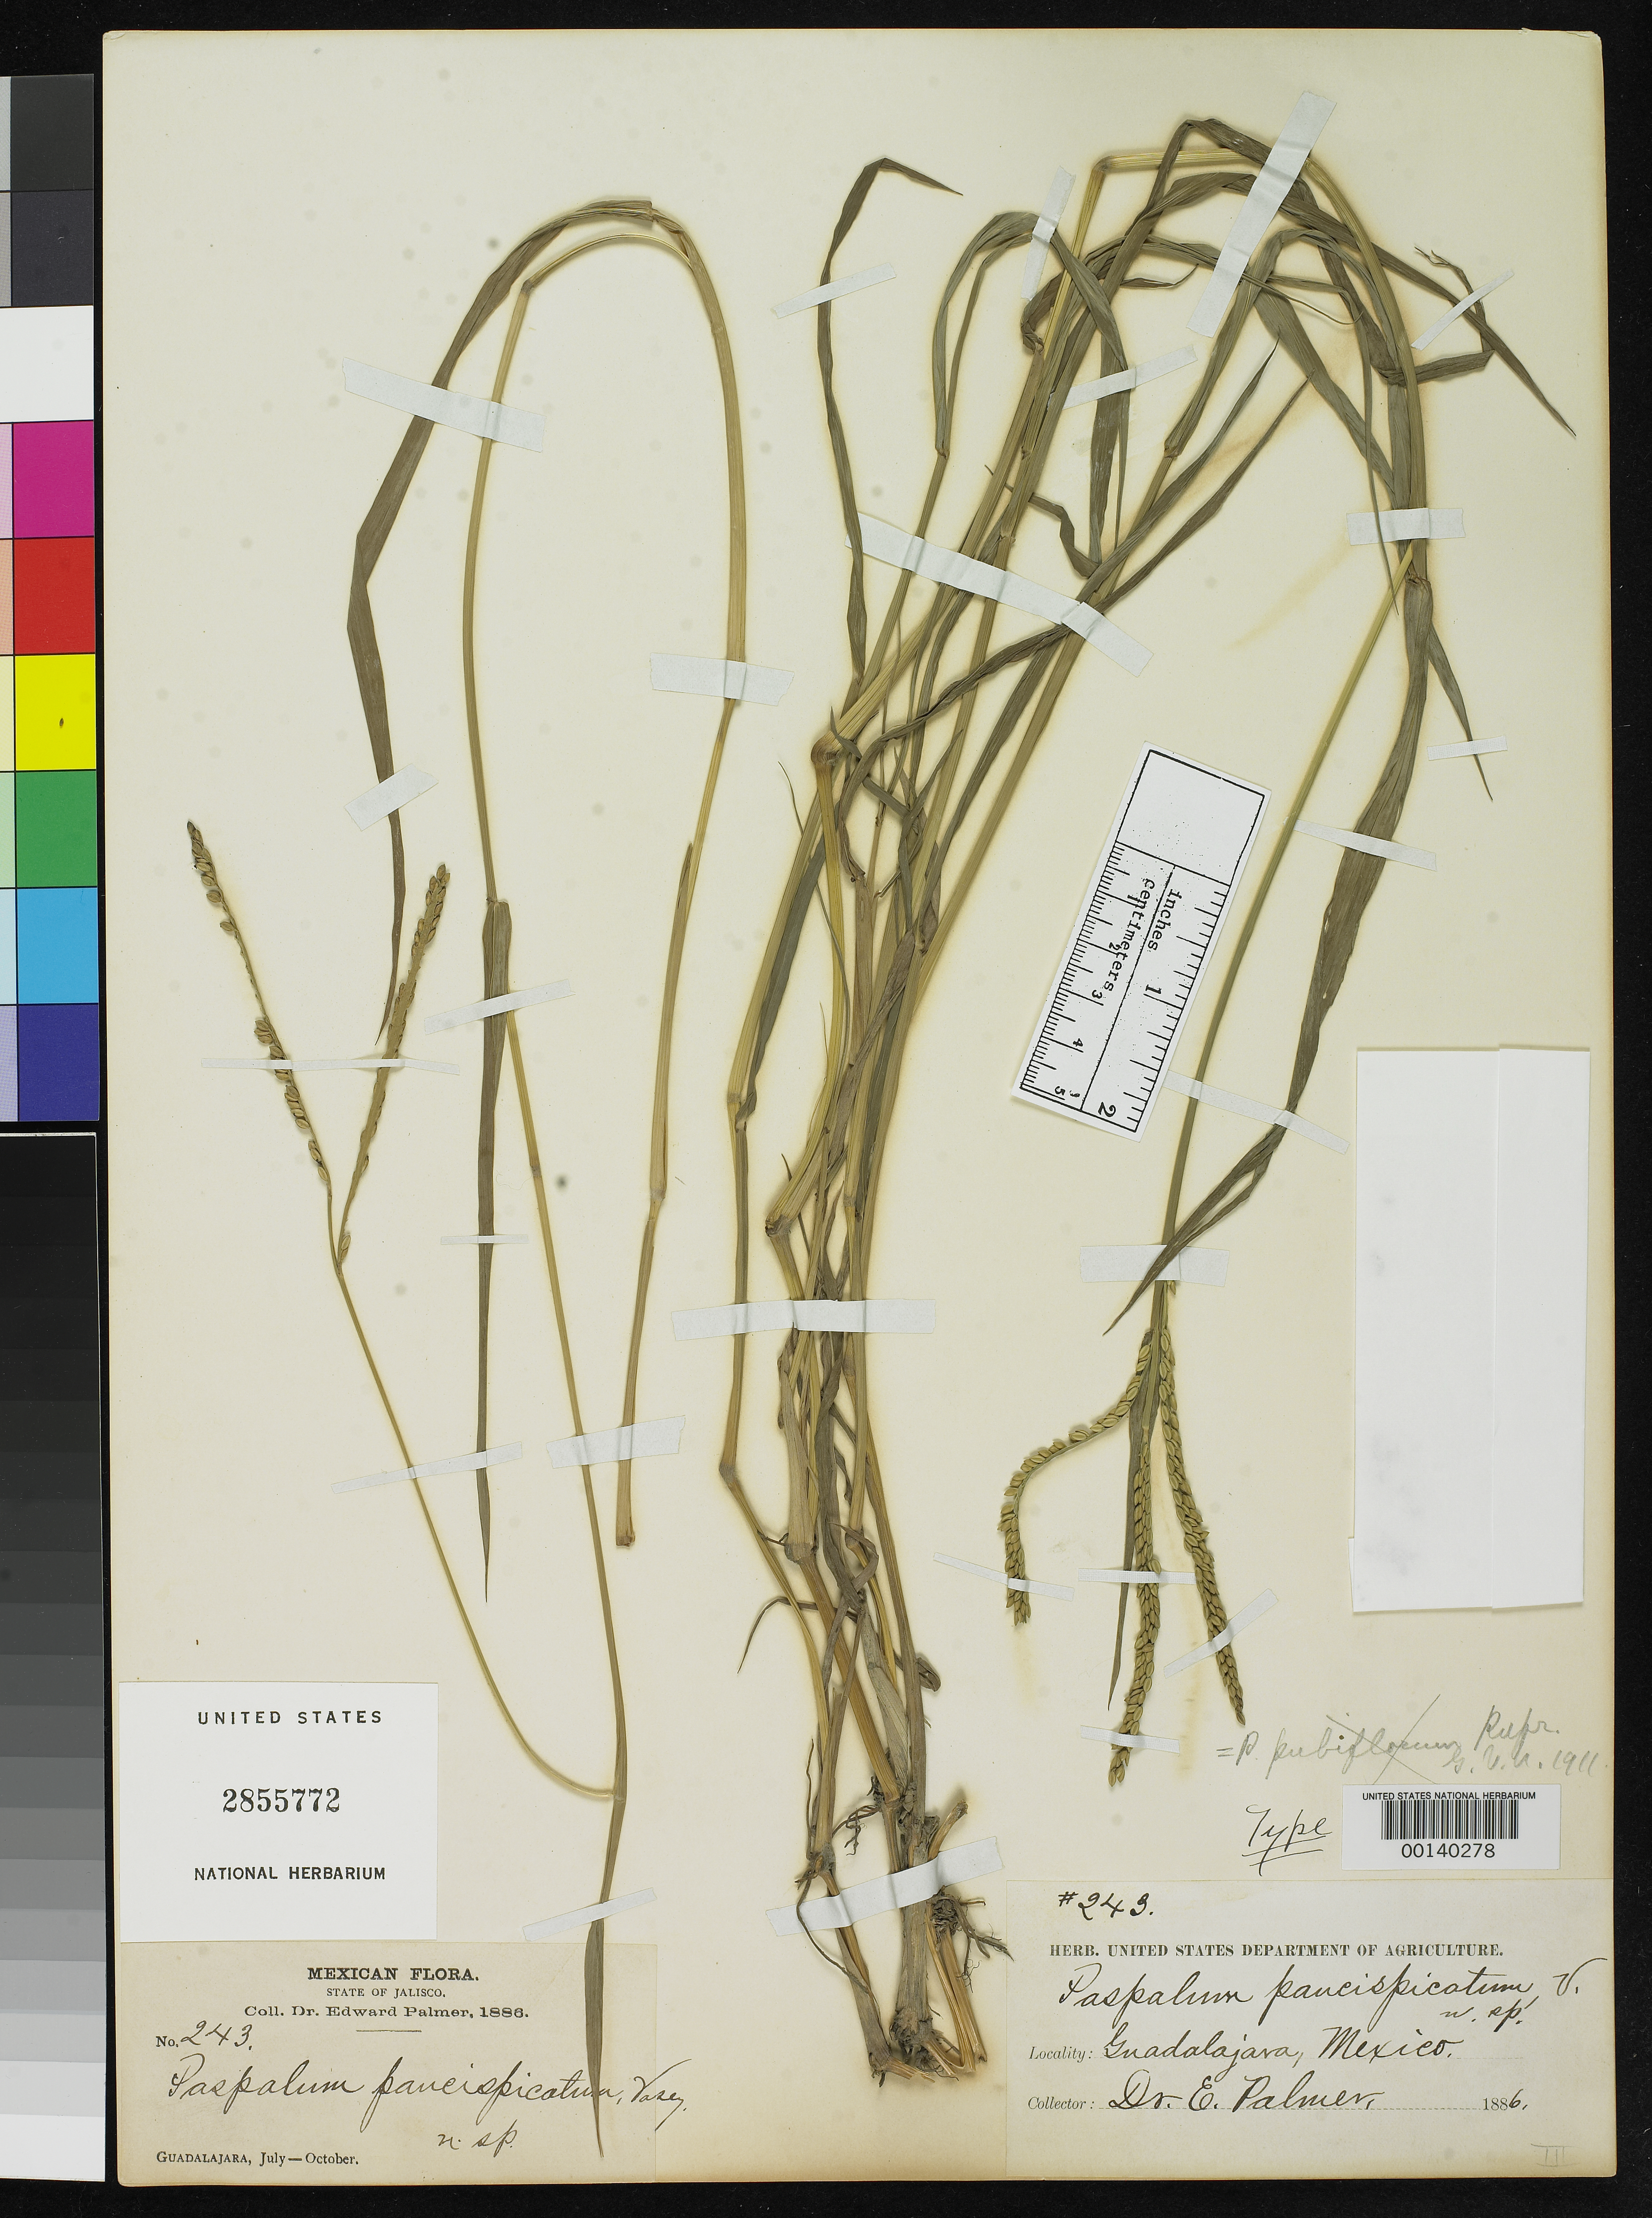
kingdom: Plantae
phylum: Tracheophyta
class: Liliopsida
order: Poales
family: Poaceae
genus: Paspalum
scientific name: Paspalum paucispicatum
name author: Vasey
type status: Holotype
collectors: E. Palmer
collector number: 243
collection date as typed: Jul 1886 to -- Oct 1886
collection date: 1886-07/1886-10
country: Mexico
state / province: Jalisco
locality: Guadalajara.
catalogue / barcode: US 2855772